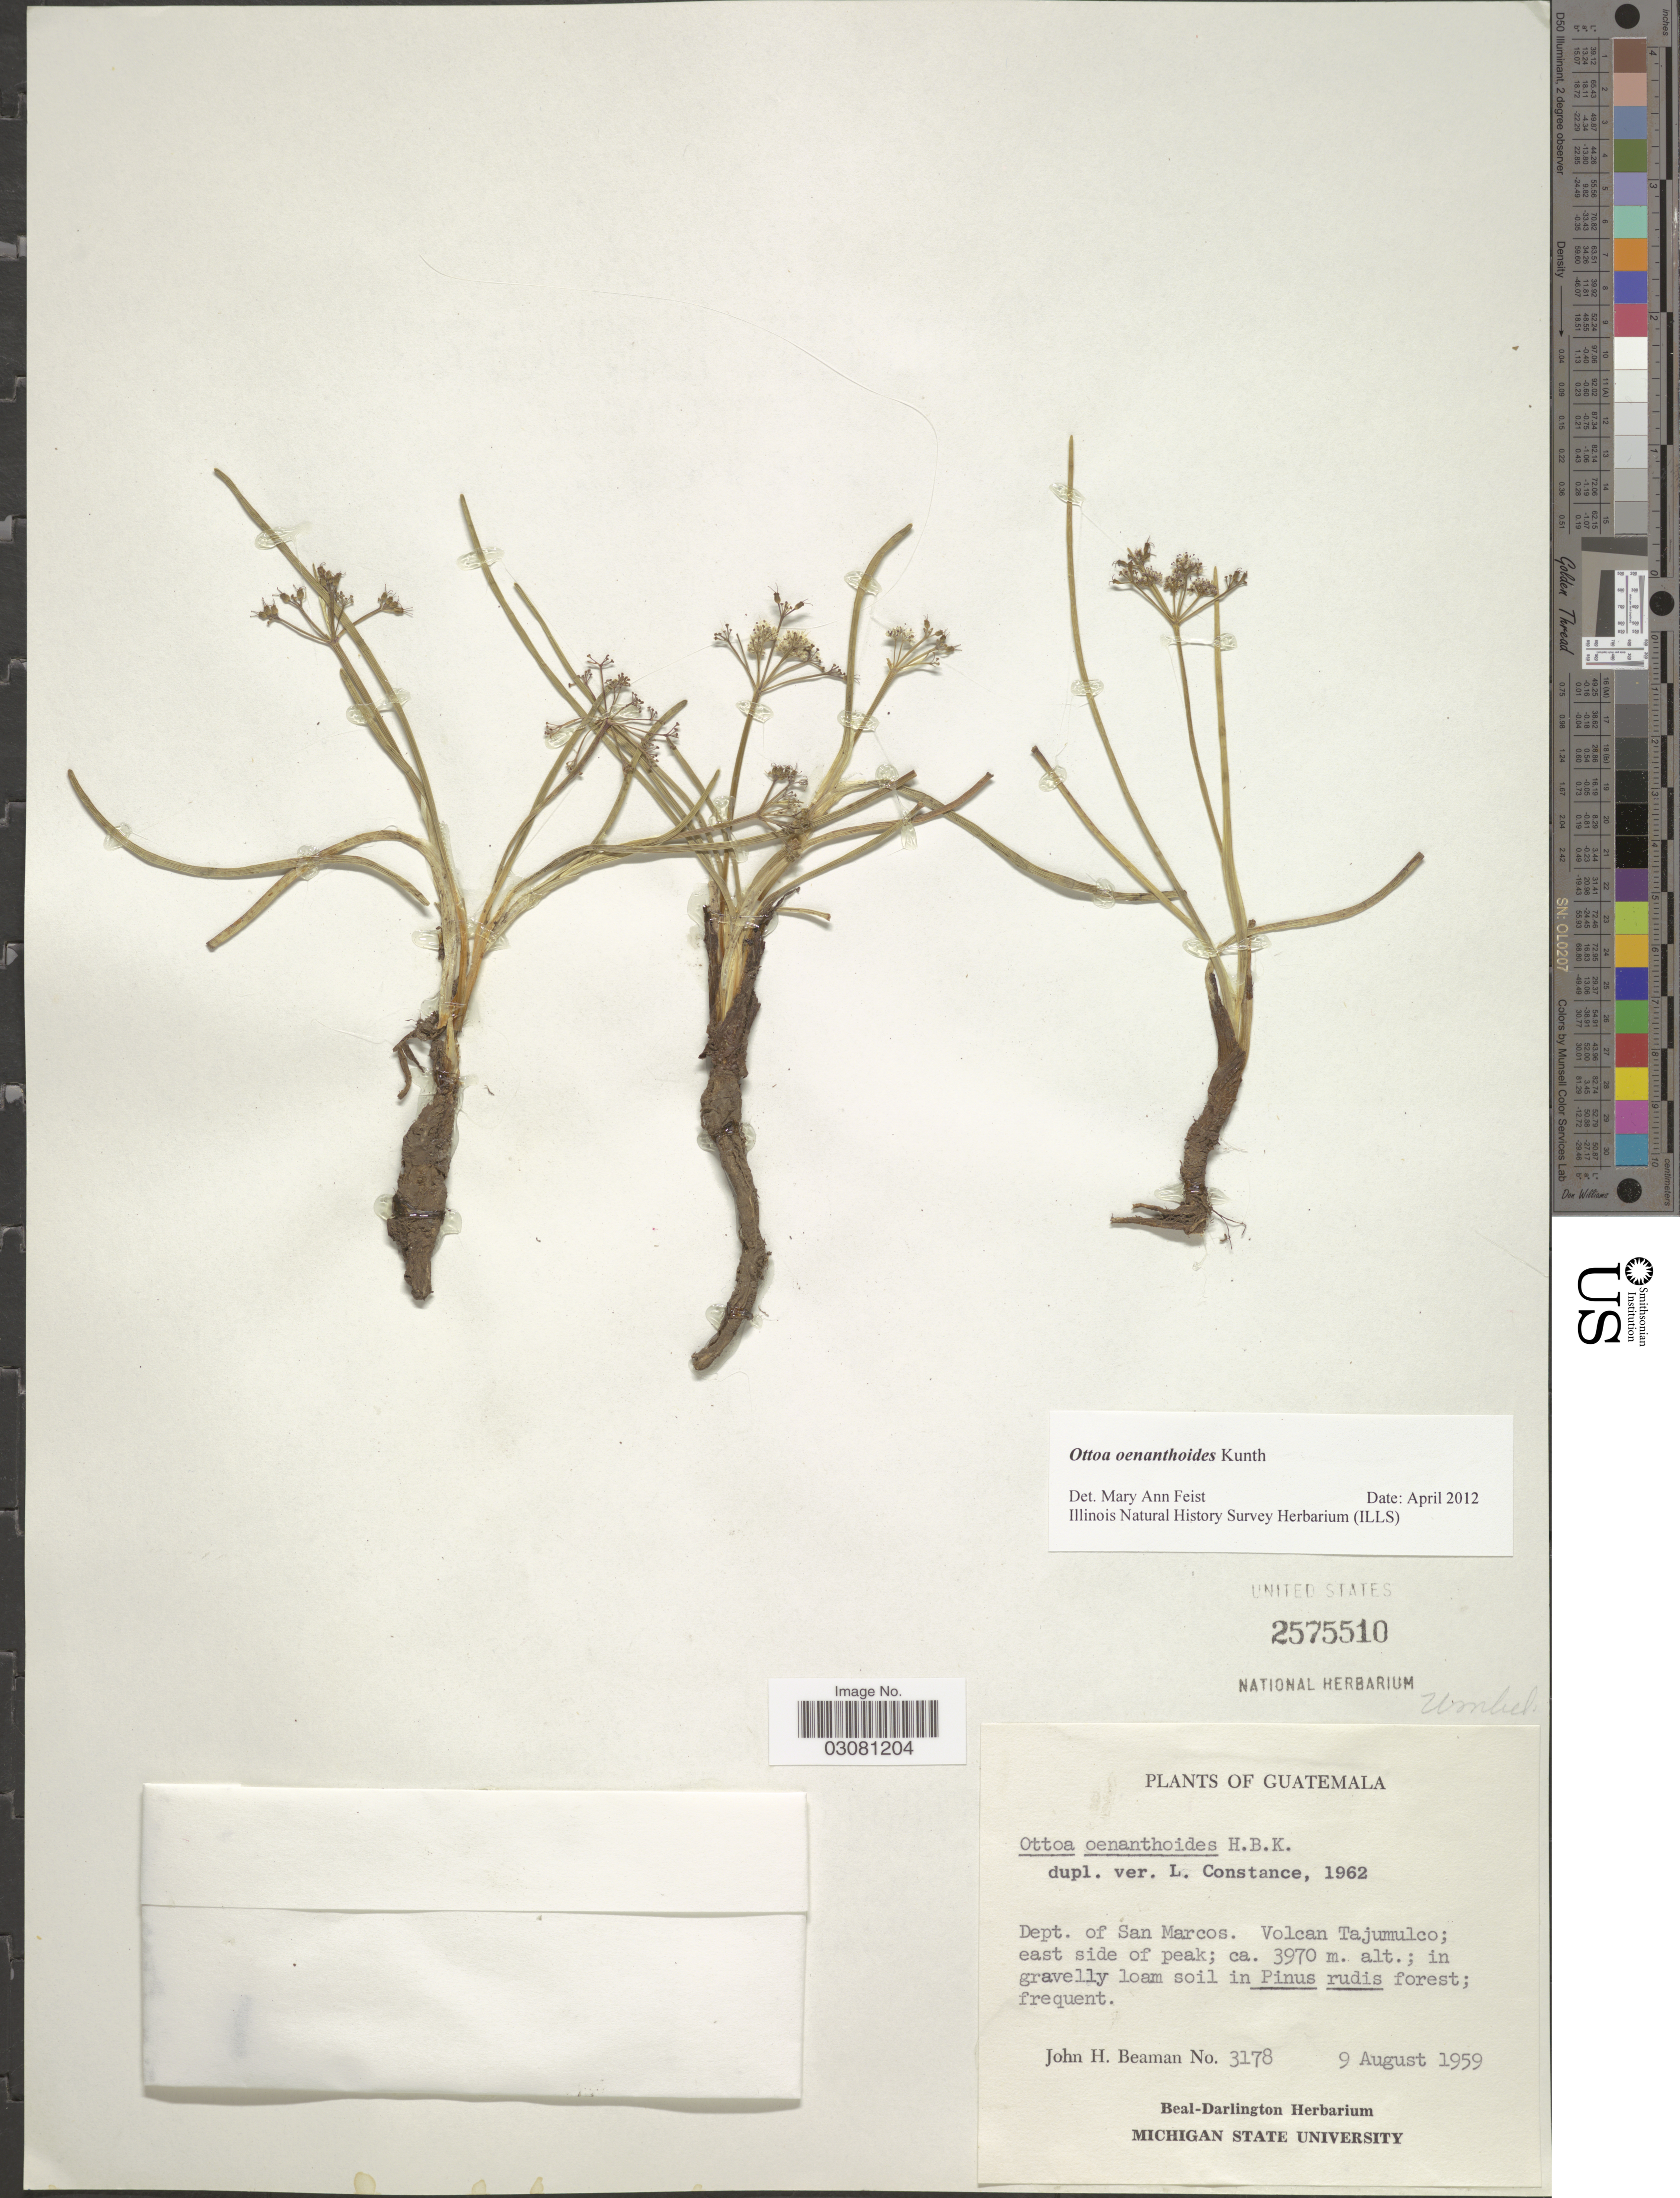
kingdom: Plantae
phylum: Tracheophyta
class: Magnoliopsida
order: Apiales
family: Apiaceae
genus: Ottoa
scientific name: Ottoa oenanthoides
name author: Kunth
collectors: J. H. Beaman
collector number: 3178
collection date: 1959-08-09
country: Guatemala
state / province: San Marcos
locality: Dept. of San Marcos. Volcan Tajumulco; east side of peak.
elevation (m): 3970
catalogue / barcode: US 2575510